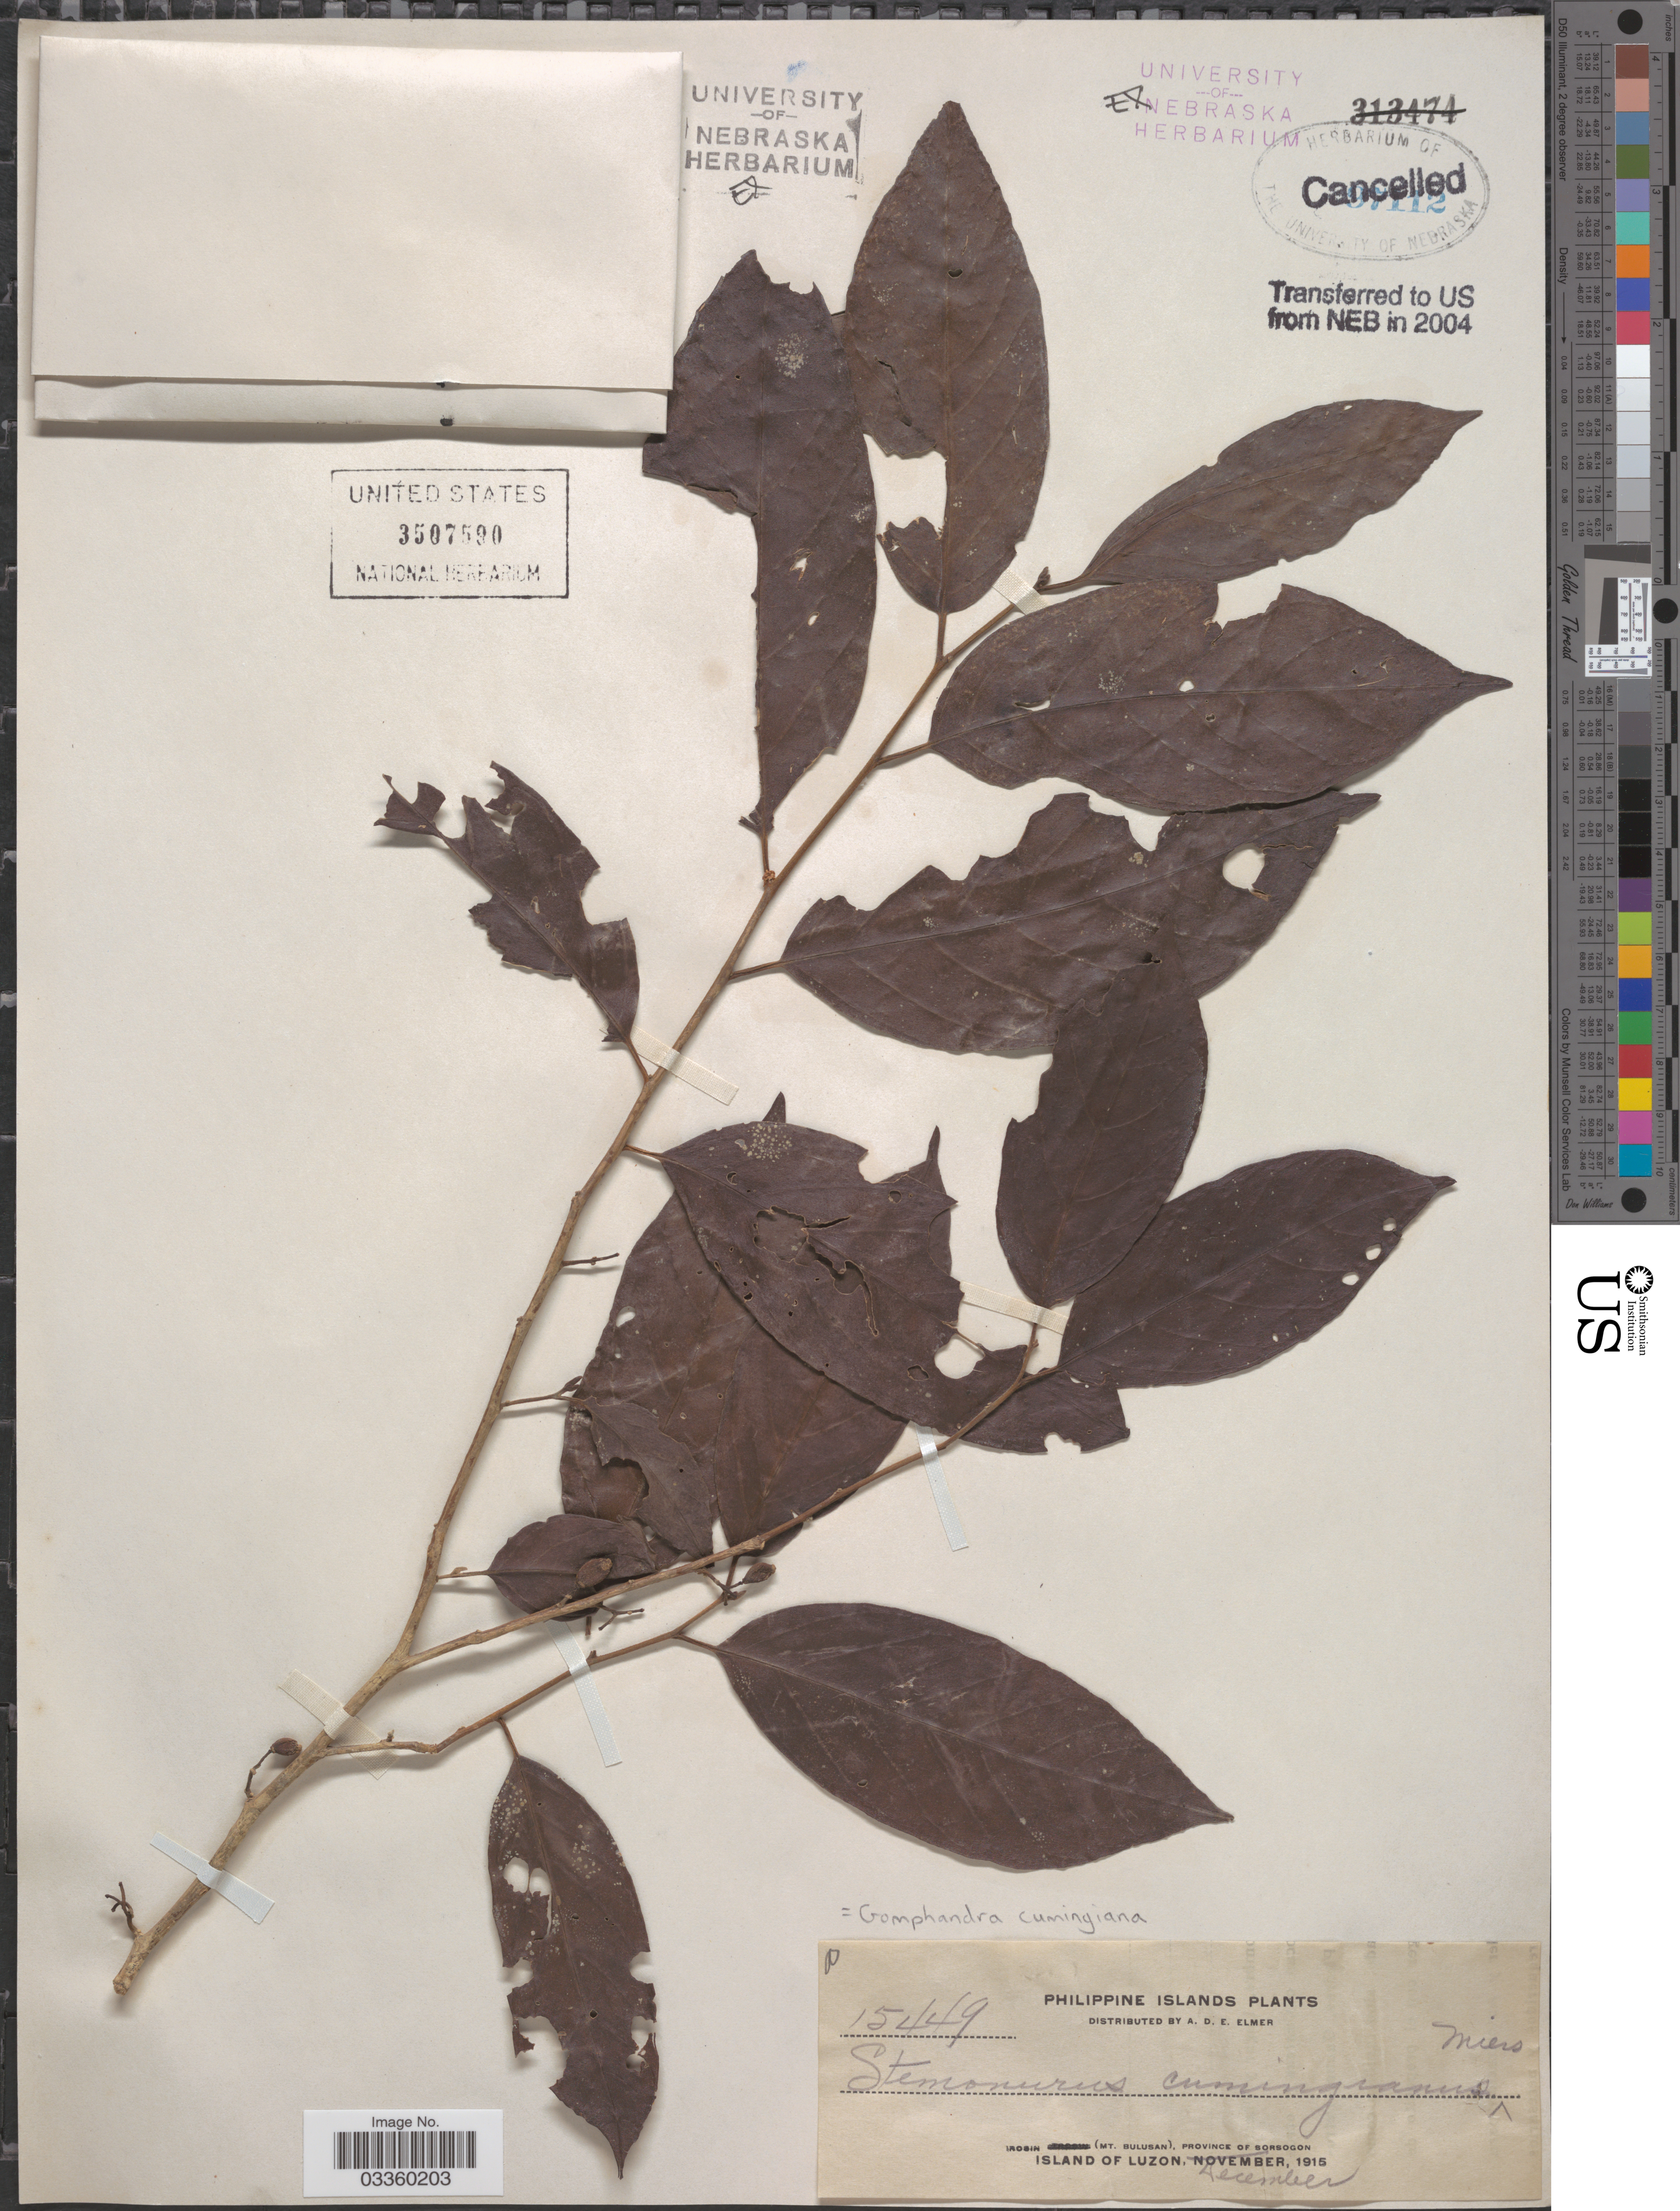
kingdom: Plantae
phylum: Tracheophyta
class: Magnoliopsida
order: Cardiopteridales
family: Stemonuraceae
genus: Gomphandra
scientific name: Gomphandra cumingiana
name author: (Miers) Fern.-Vill.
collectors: A. D. E. Elmer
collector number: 15449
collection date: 1915-12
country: Philippines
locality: Irosin (Mt. Bulusan), Province of Sorsogon. Island of Luzon.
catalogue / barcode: US 3507590